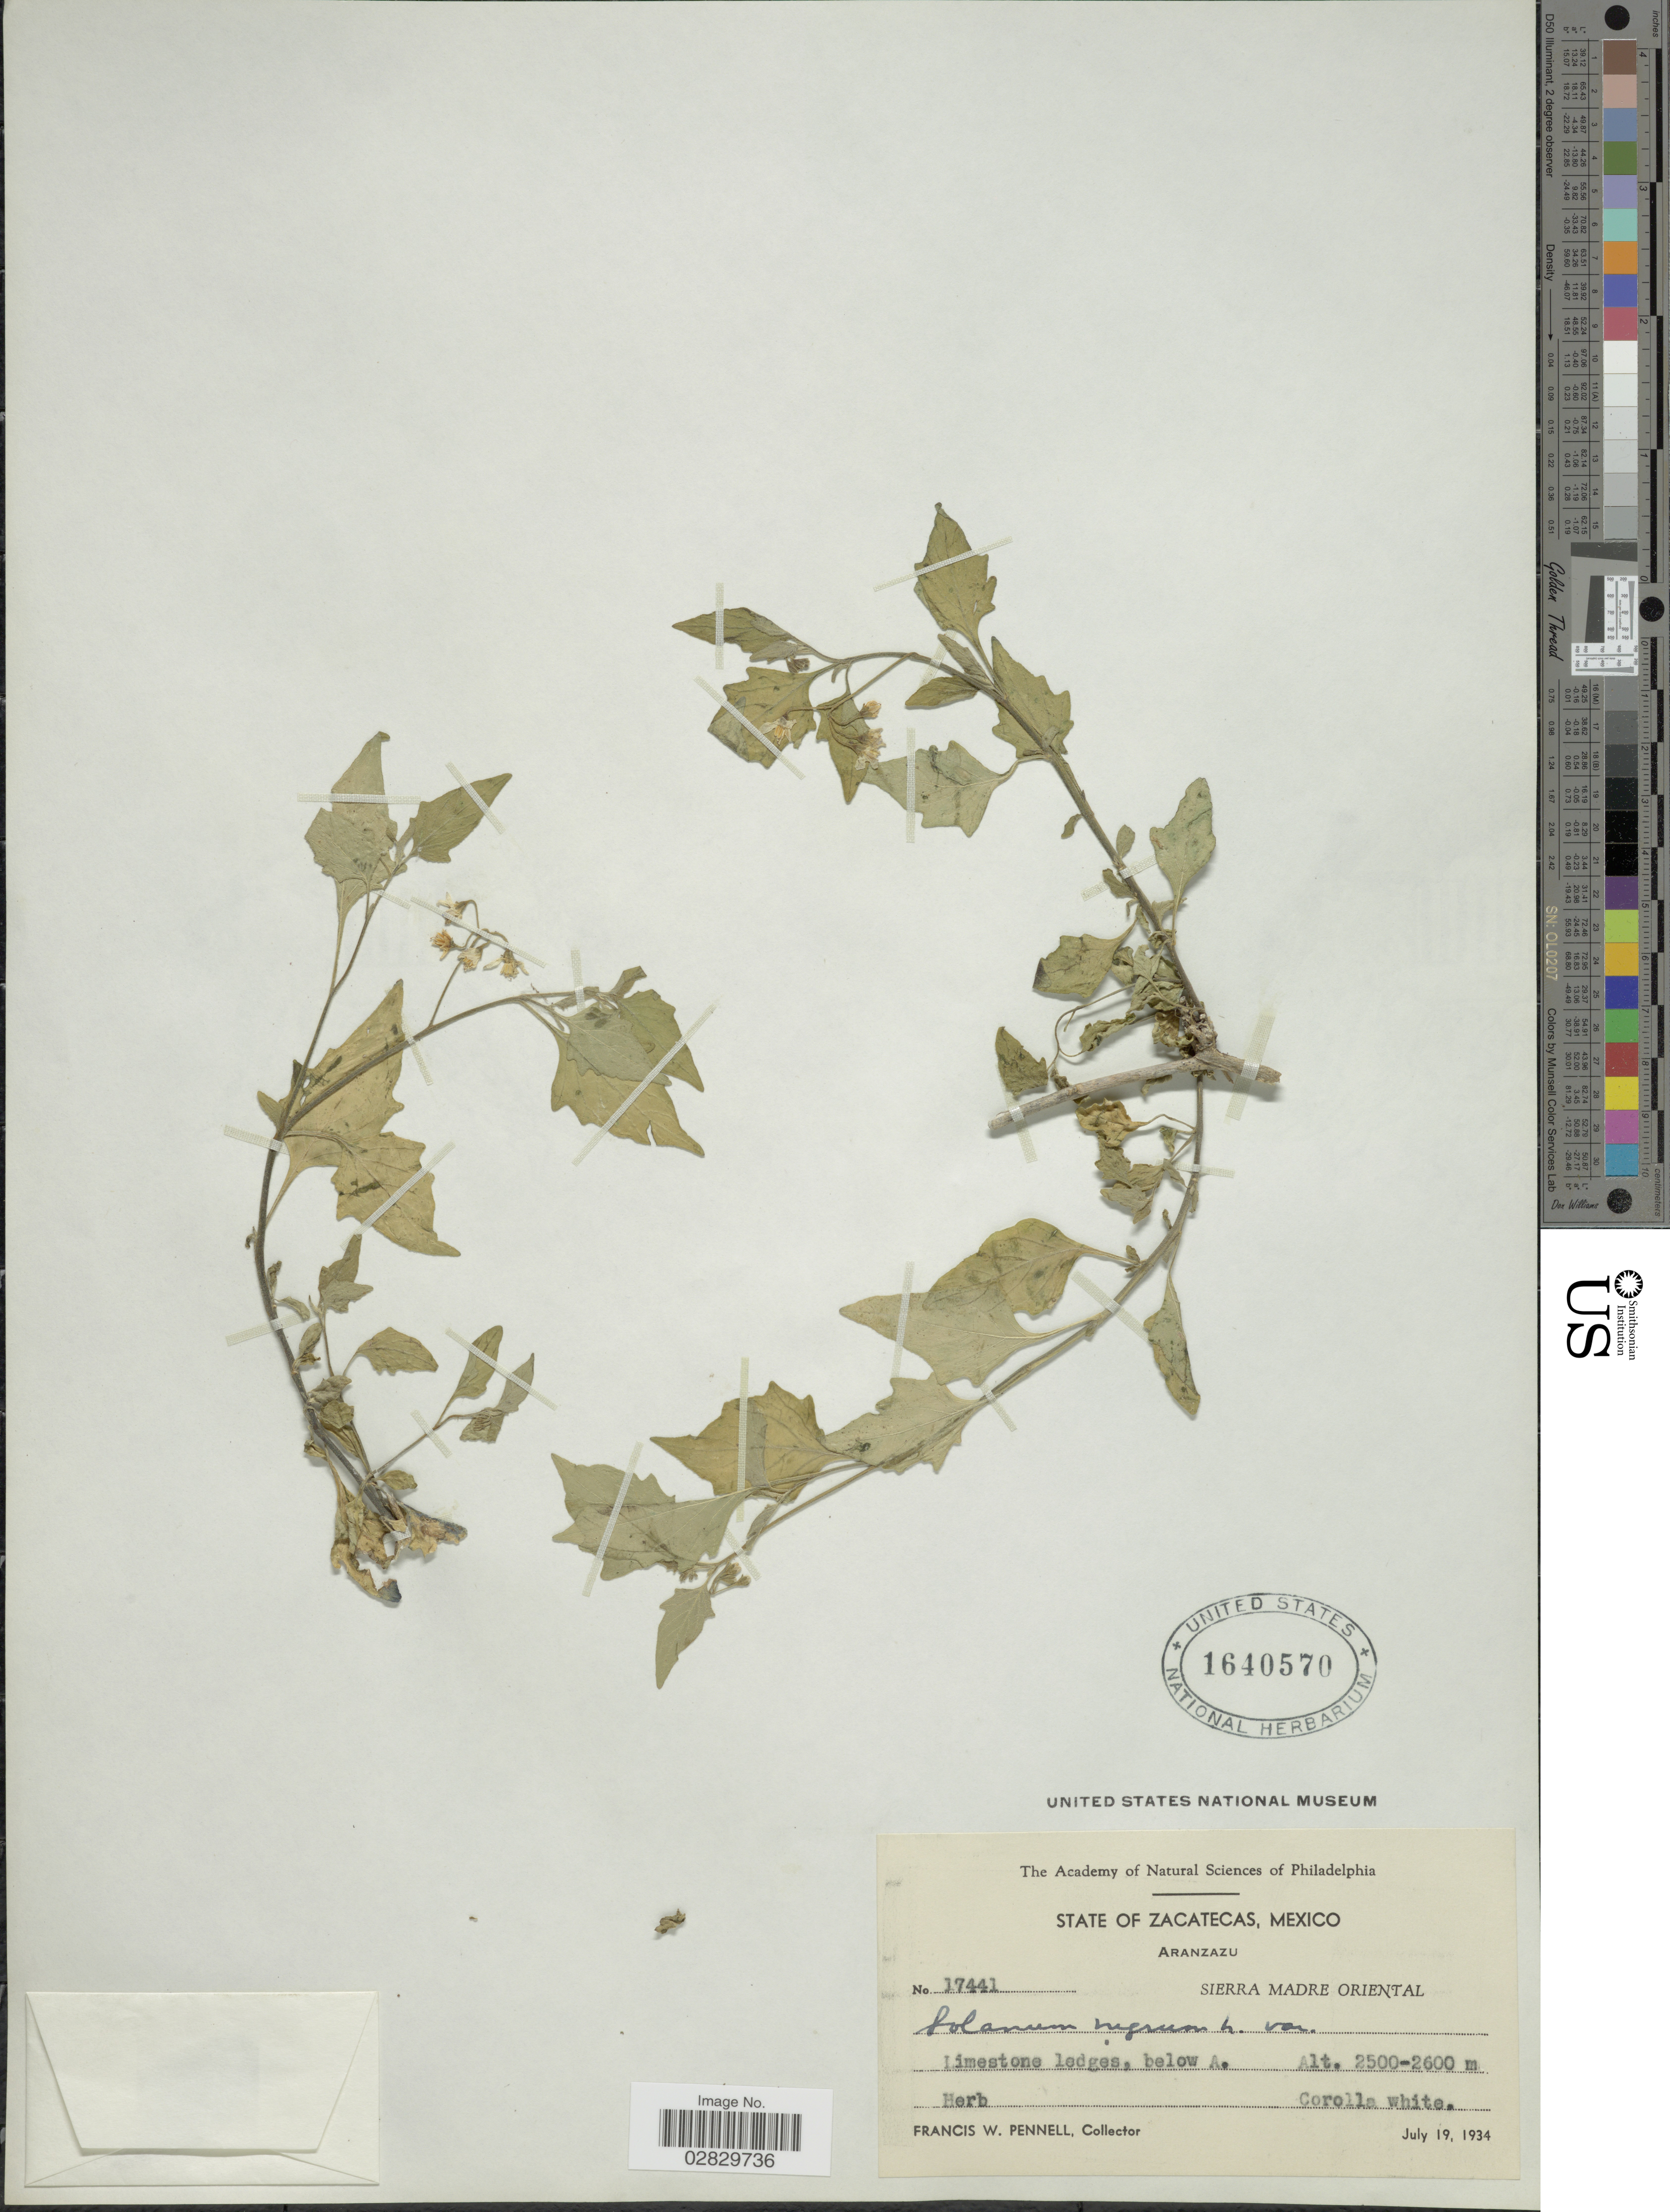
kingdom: Plantae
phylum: Tracheophyta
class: Magnoliopsida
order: Solanales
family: Solanaceae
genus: Solanum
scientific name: Solanum nigrescens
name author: M. Martens & Galeotti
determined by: Knapp, S. D.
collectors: F. W. Pennell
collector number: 17441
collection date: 1934-07-19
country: Mexico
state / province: Zacatecas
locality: Aranzazu, Sierra Madre Oriental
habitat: limestone ledges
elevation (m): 2500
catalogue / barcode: US 1640570